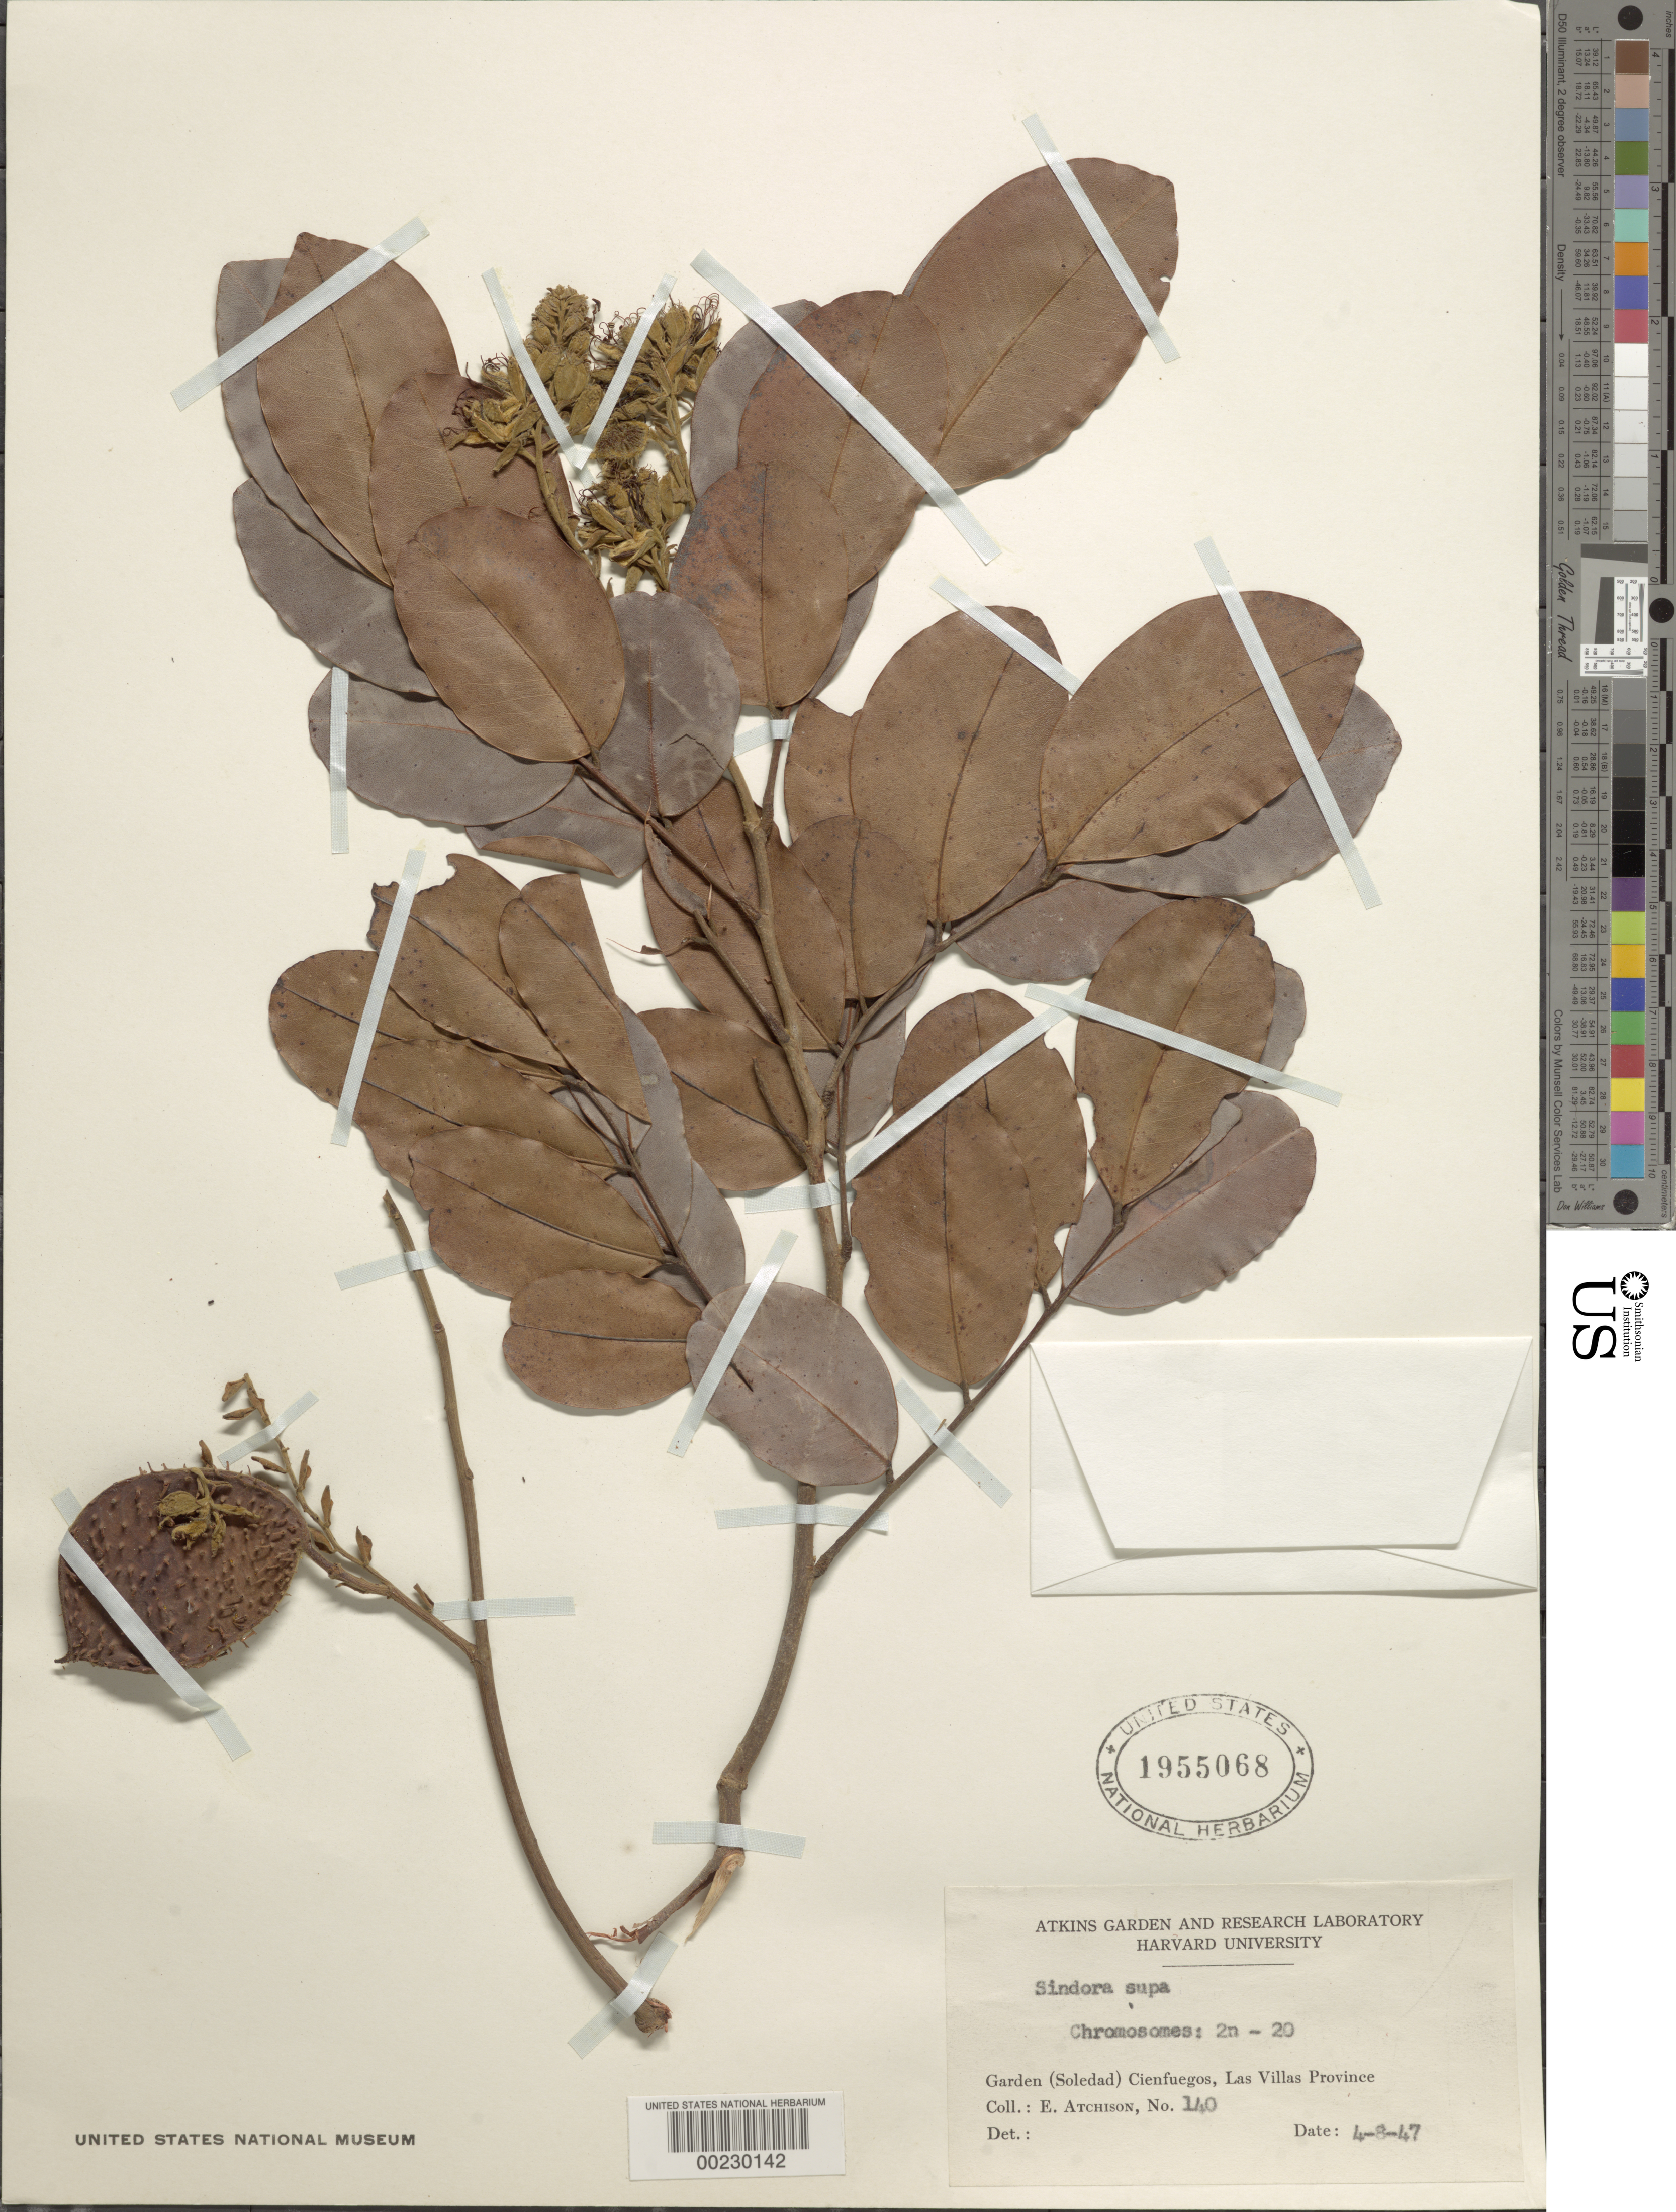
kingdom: Plantae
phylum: Tracheophyta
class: Magnoliopsida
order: Fabales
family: Fabaceae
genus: Sindora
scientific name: Sindora supa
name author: Merr.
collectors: E. Atchison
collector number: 140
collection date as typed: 08 Apr 1947 or 04 Aug 1947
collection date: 1947-04-08 or 1947-08-04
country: Cuba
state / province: Las Villas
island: Greater Antilles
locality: Garden (soledad) cienfuegos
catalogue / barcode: US 1955068